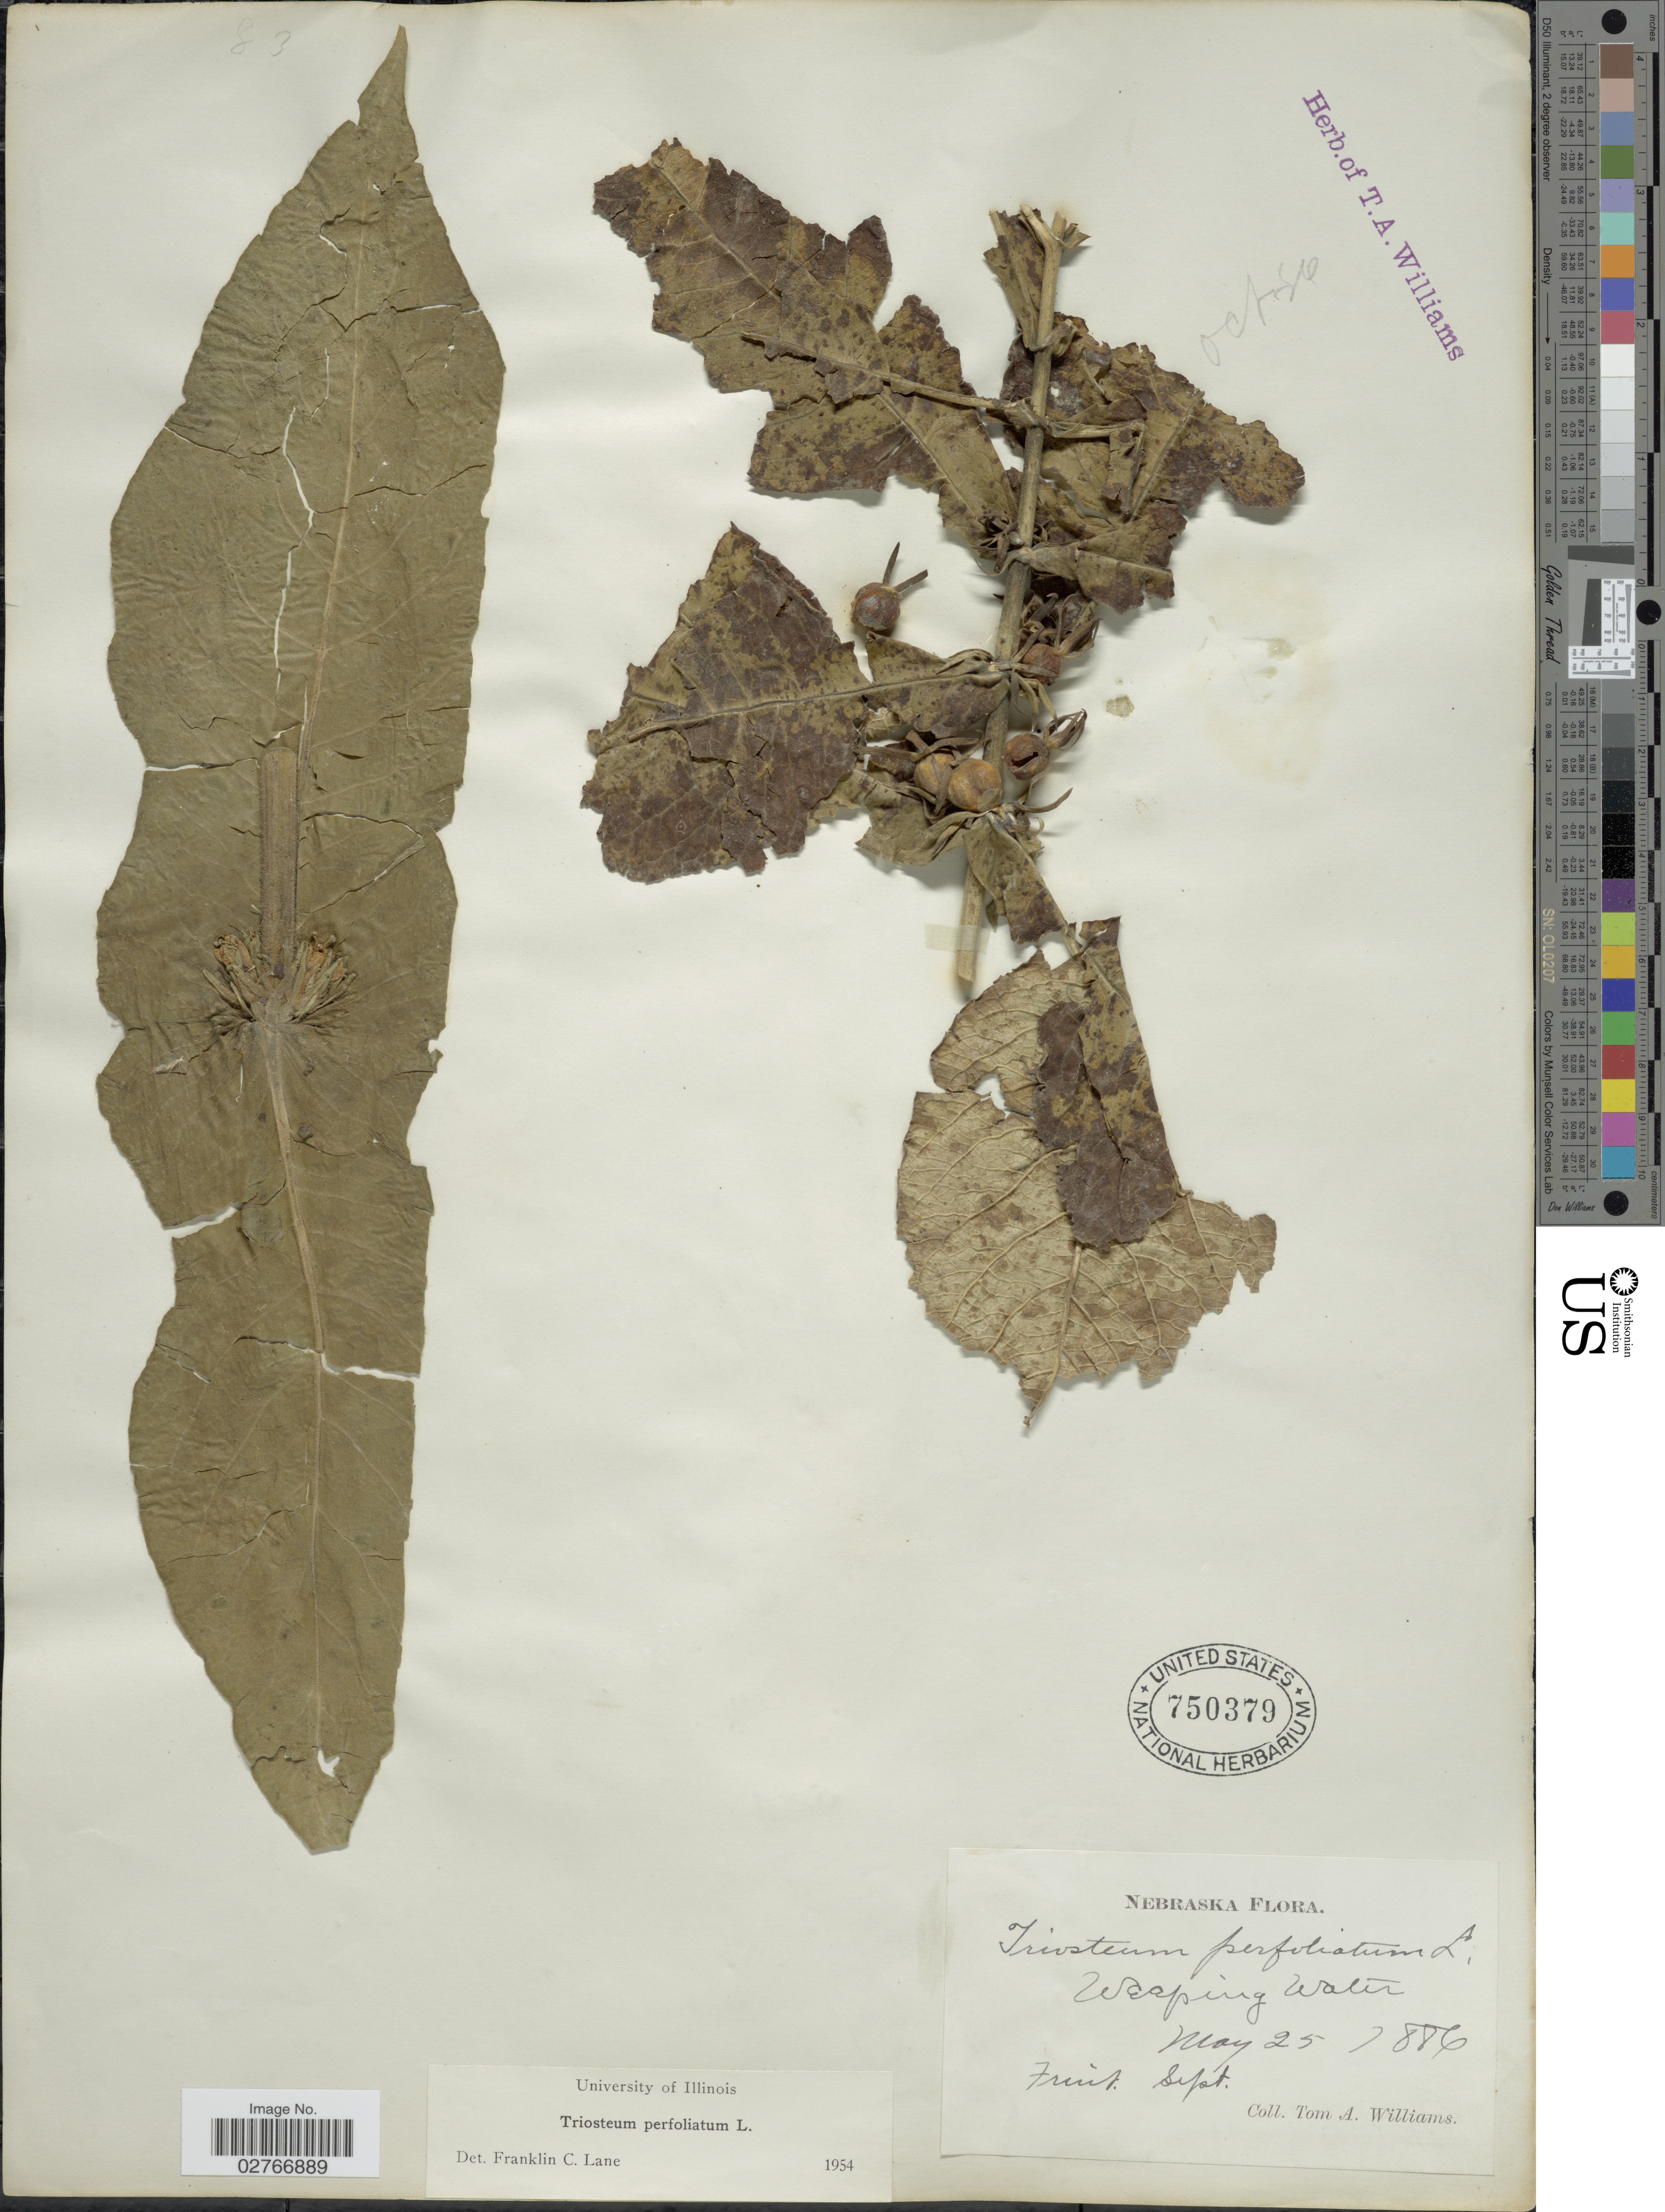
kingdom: Plantae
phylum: Tracheophyta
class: Magnoliopsida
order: Dipsacales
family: Caprifoliaceae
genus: Triosteum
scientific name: Triosteum perfoliatum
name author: L.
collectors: T. A. Williams (herbarium)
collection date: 1886-05-25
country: United States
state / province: Nebraska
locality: Weaping Water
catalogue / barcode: US 750379